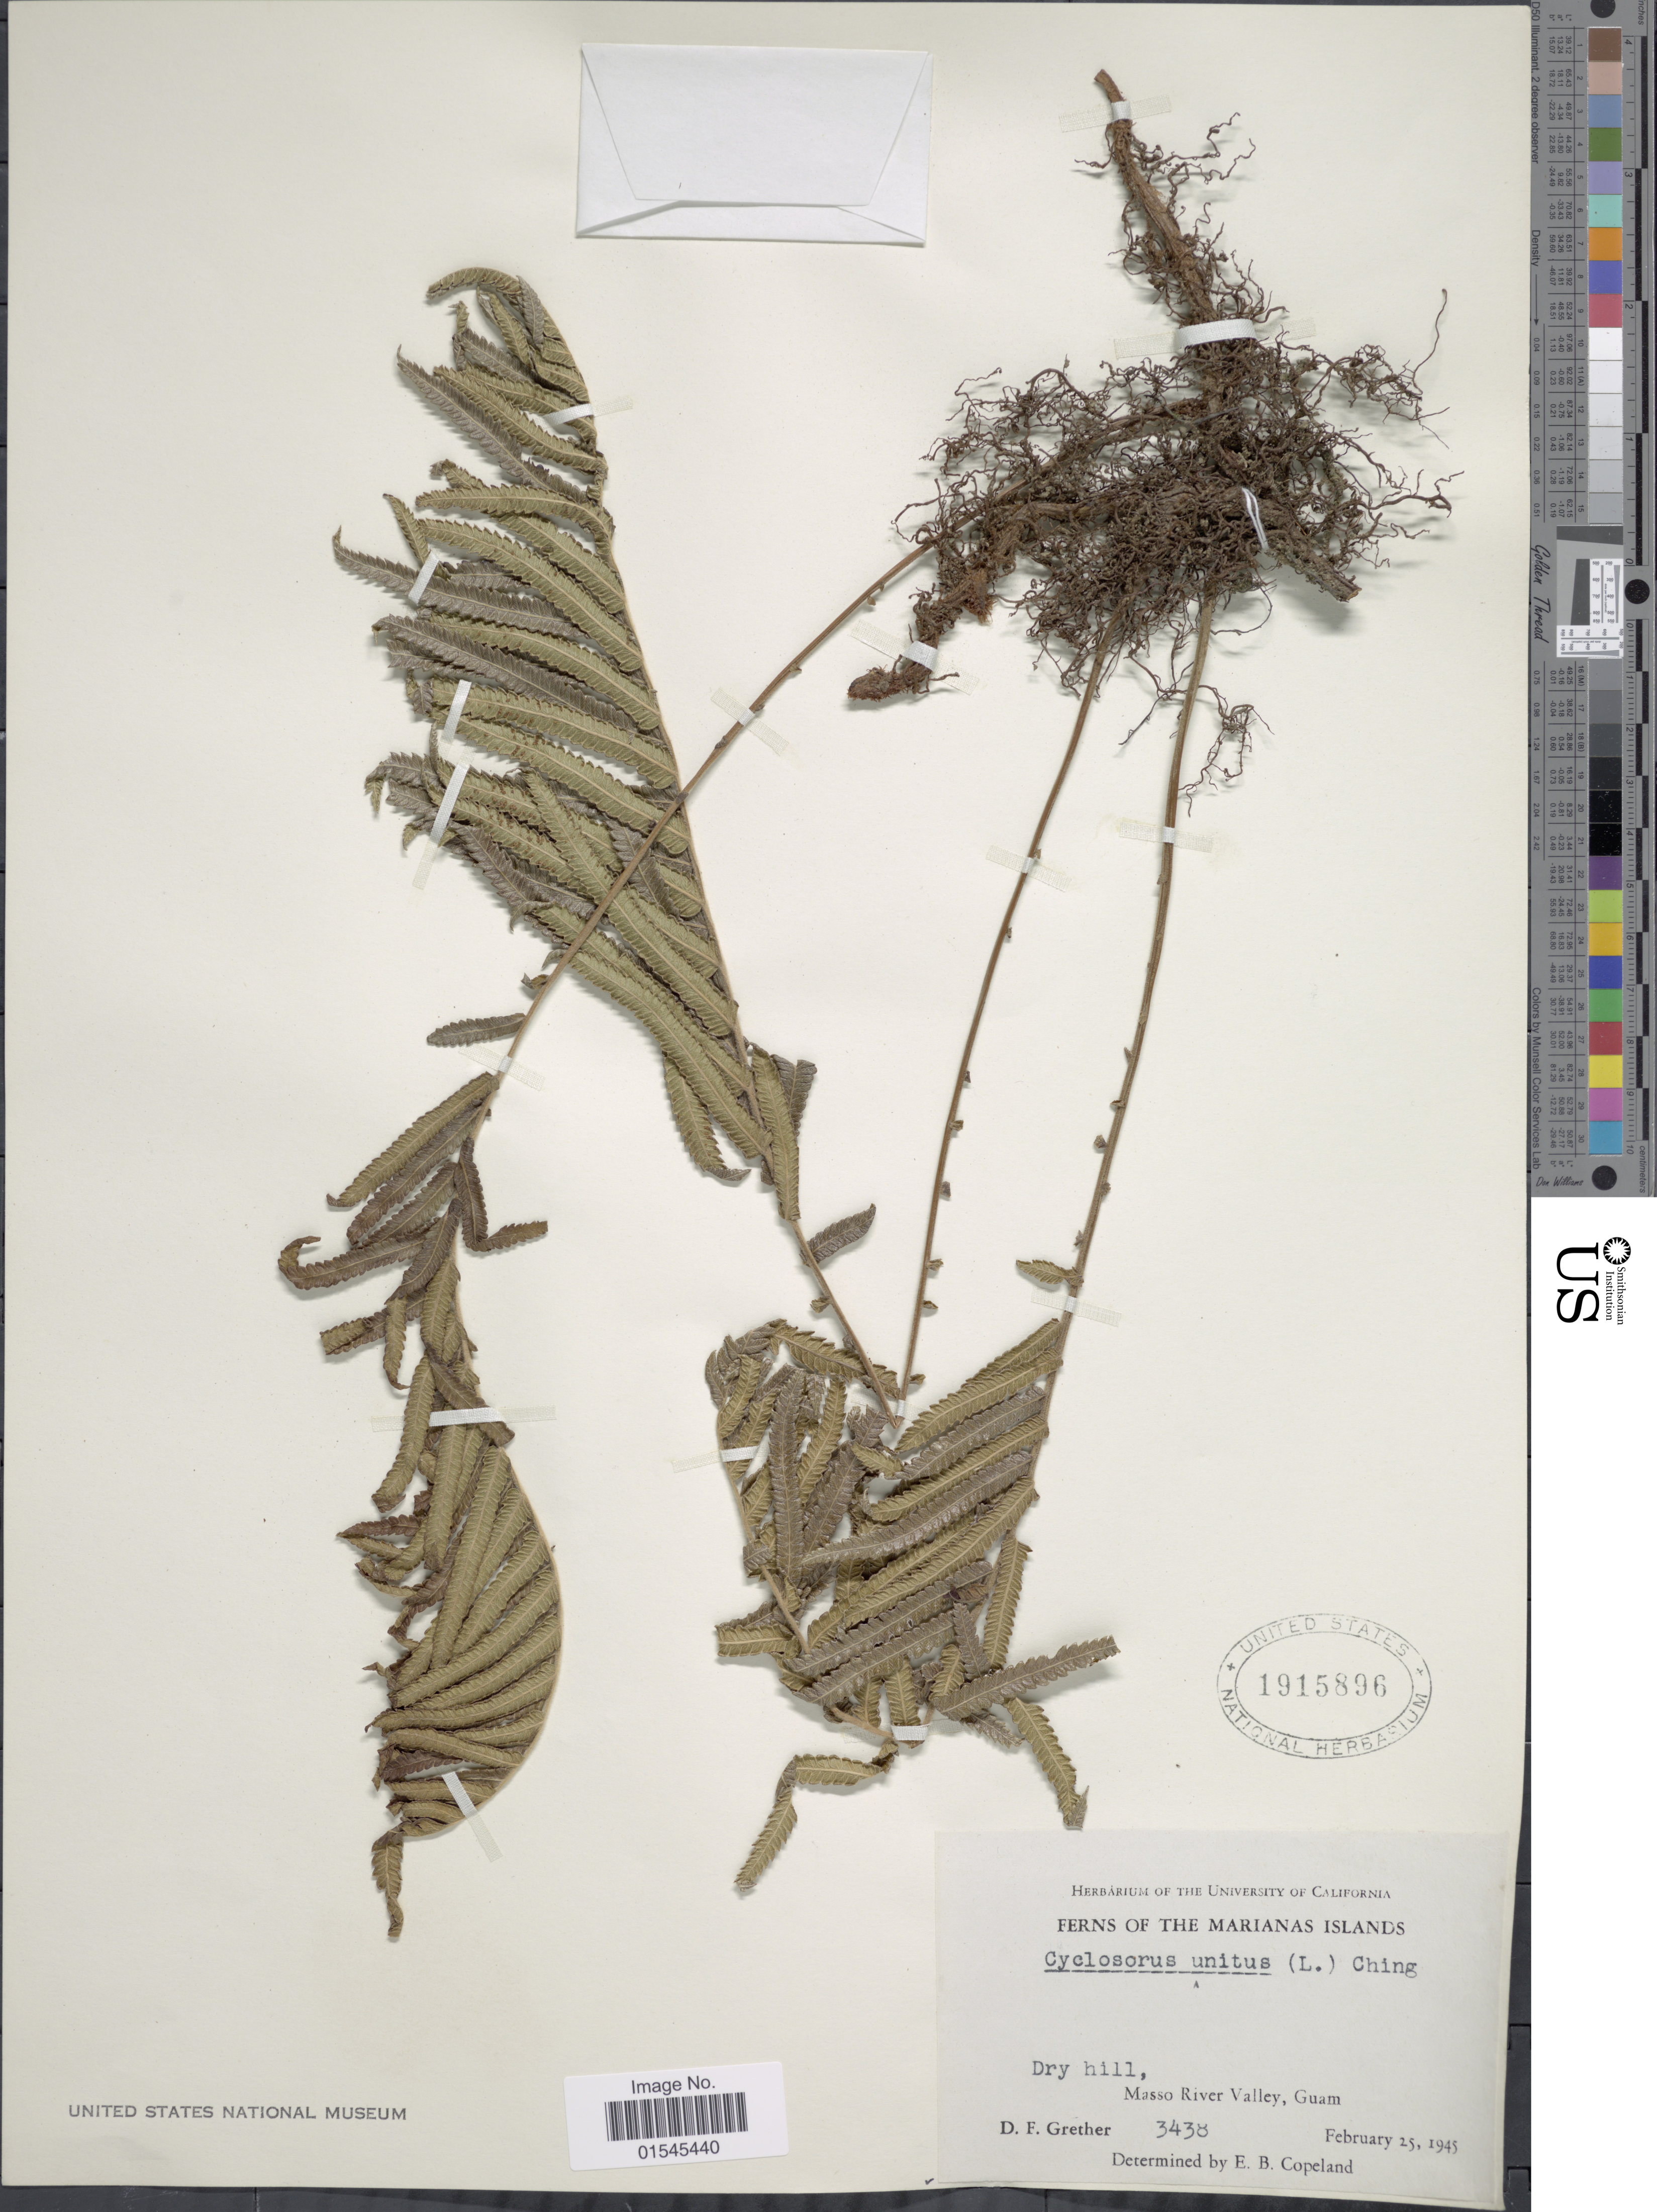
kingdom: Plantae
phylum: Tracheophyta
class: Polypodiopsida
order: Polypodiales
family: Thelypteridaceae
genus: Sphaerostephanos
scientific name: Sphaerostephanos unitus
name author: (L.) Holttum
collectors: D. F. Grether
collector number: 3438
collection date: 1945-02-25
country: Guam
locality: The Marianas Islands. Masso River Valley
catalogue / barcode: US 1915896